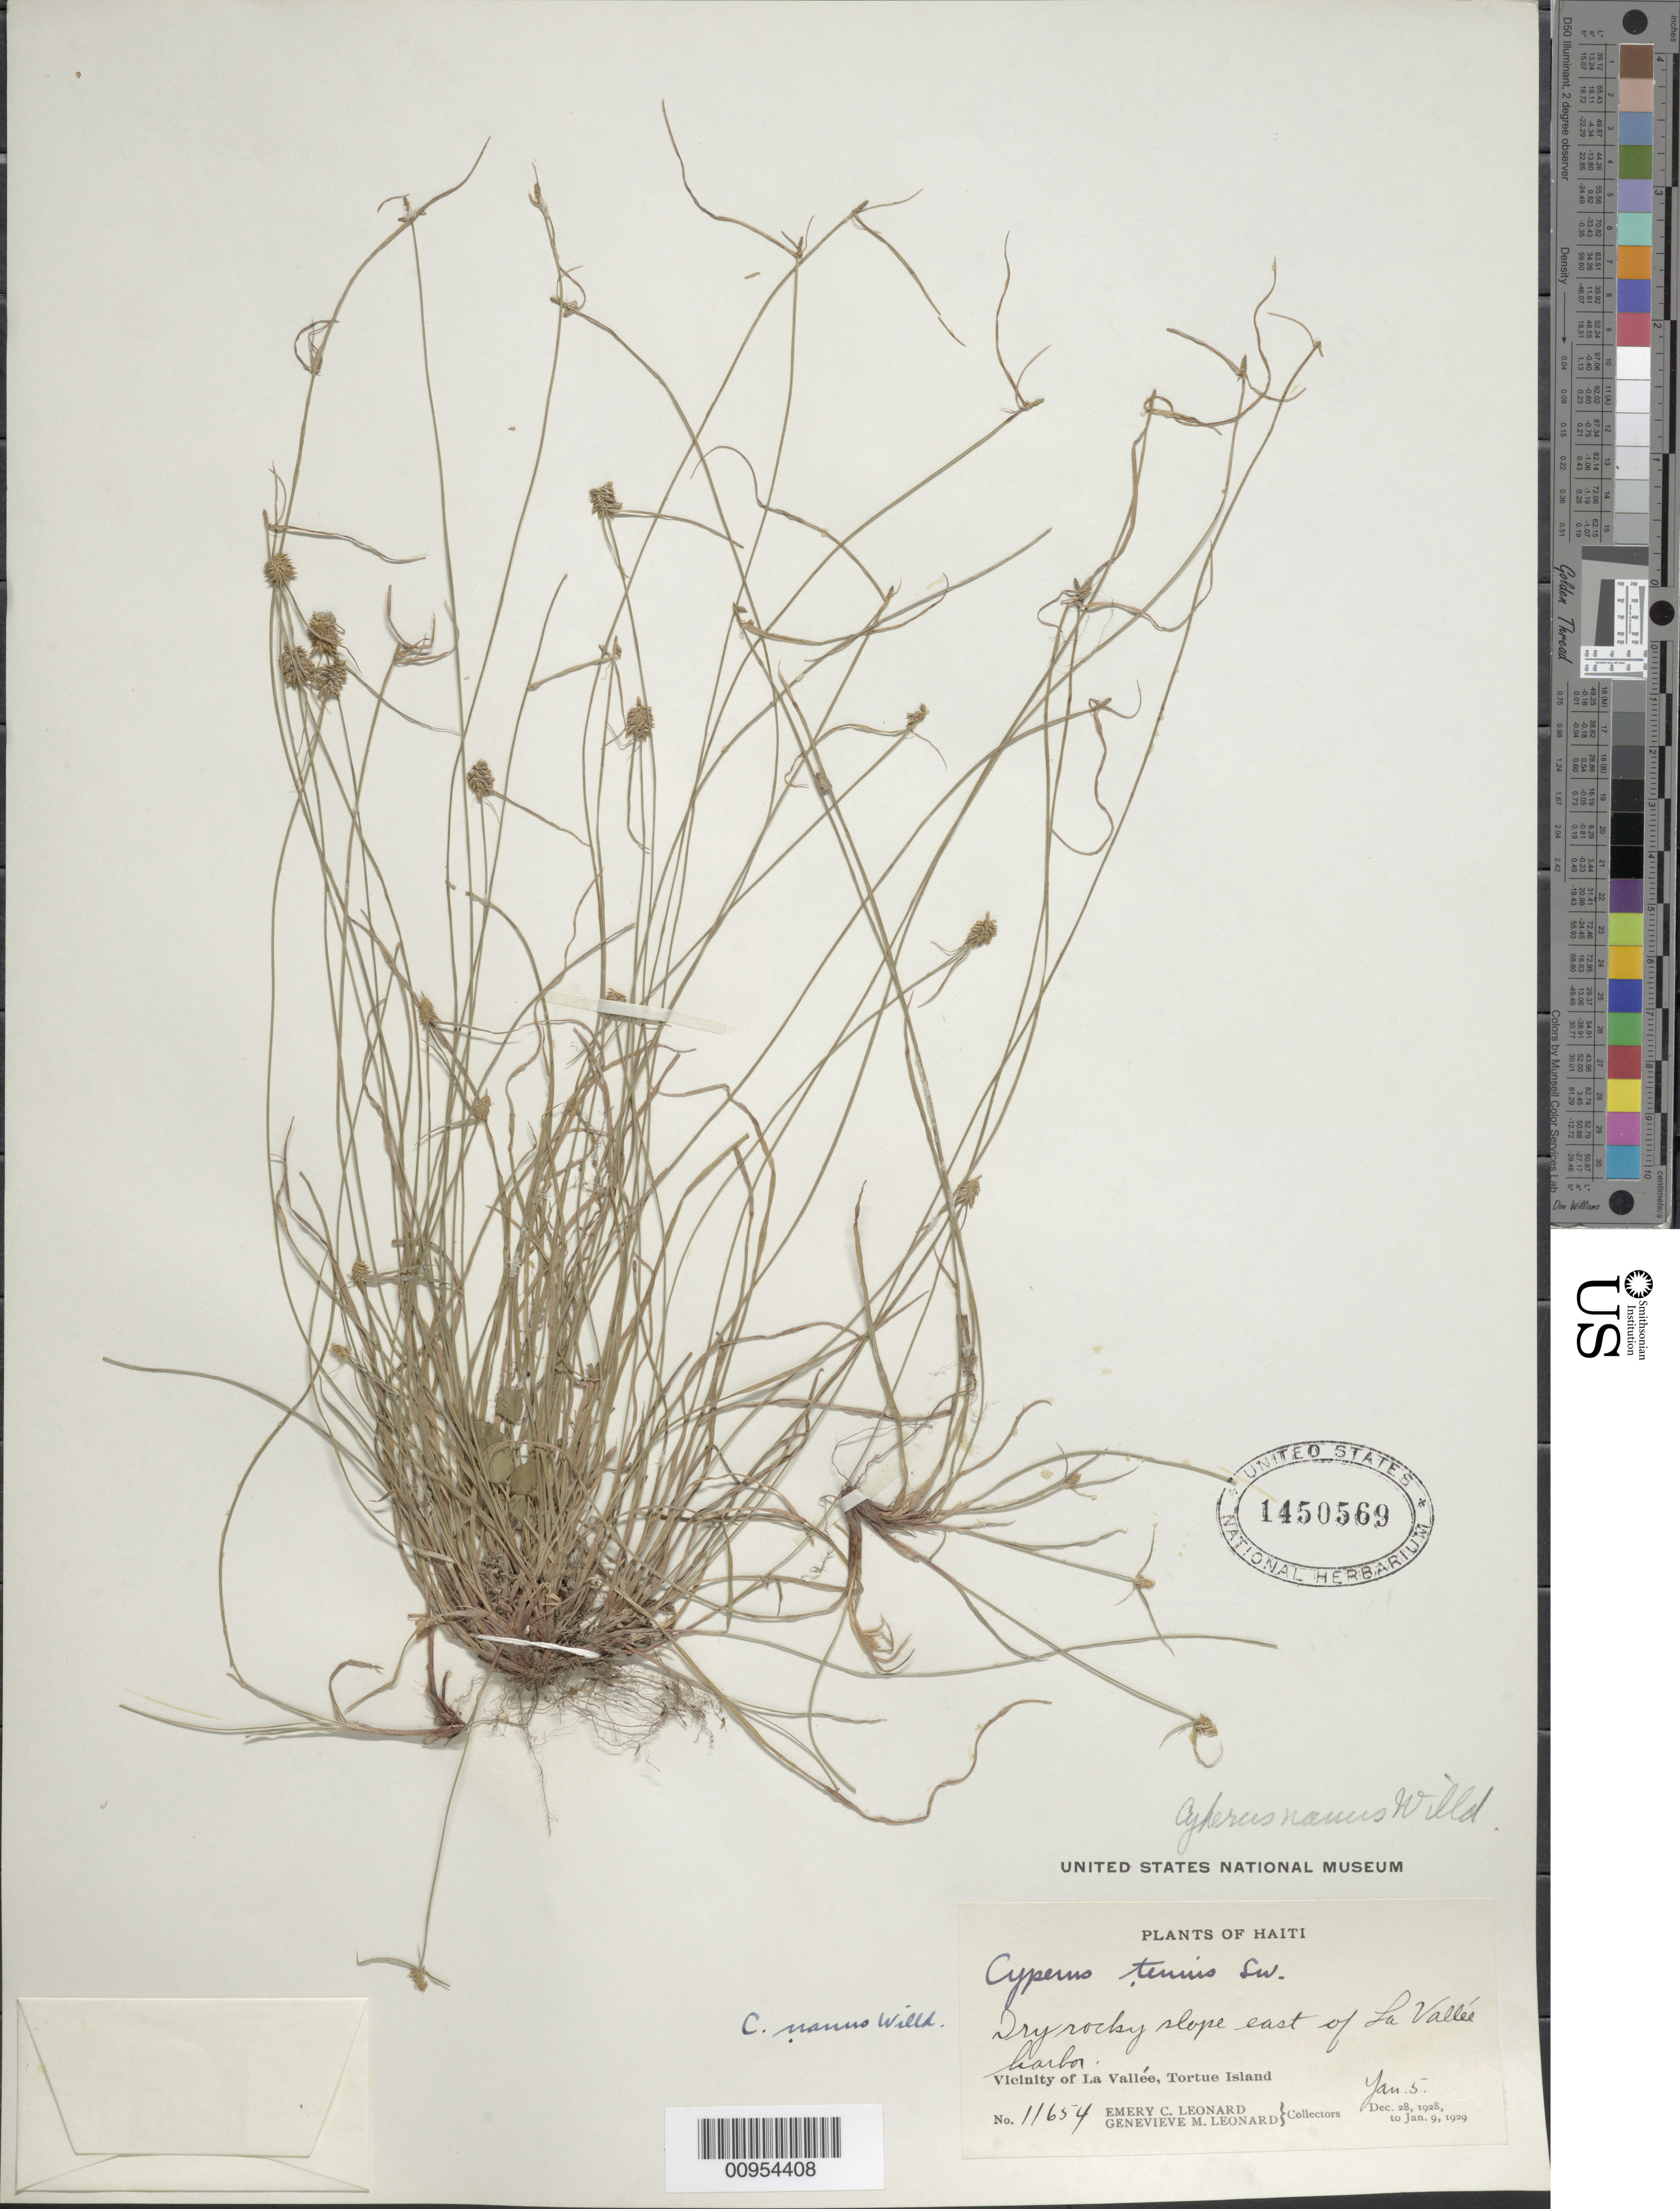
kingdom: Plantae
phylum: Tracheophyta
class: Liliopsida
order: Poales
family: Cyperaceae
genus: Cyperus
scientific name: Cyperus nanus var. nanus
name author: Willd.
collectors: E. C. Leonard & G. M. Leonard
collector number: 11654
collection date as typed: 05 Jan 1929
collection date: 1929-01-05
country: Haiti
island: Tortue Island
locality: Vicinity of La Vallée, slope east of La Vallée harbor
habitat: Dry rocky slope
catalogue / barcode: US 1450569